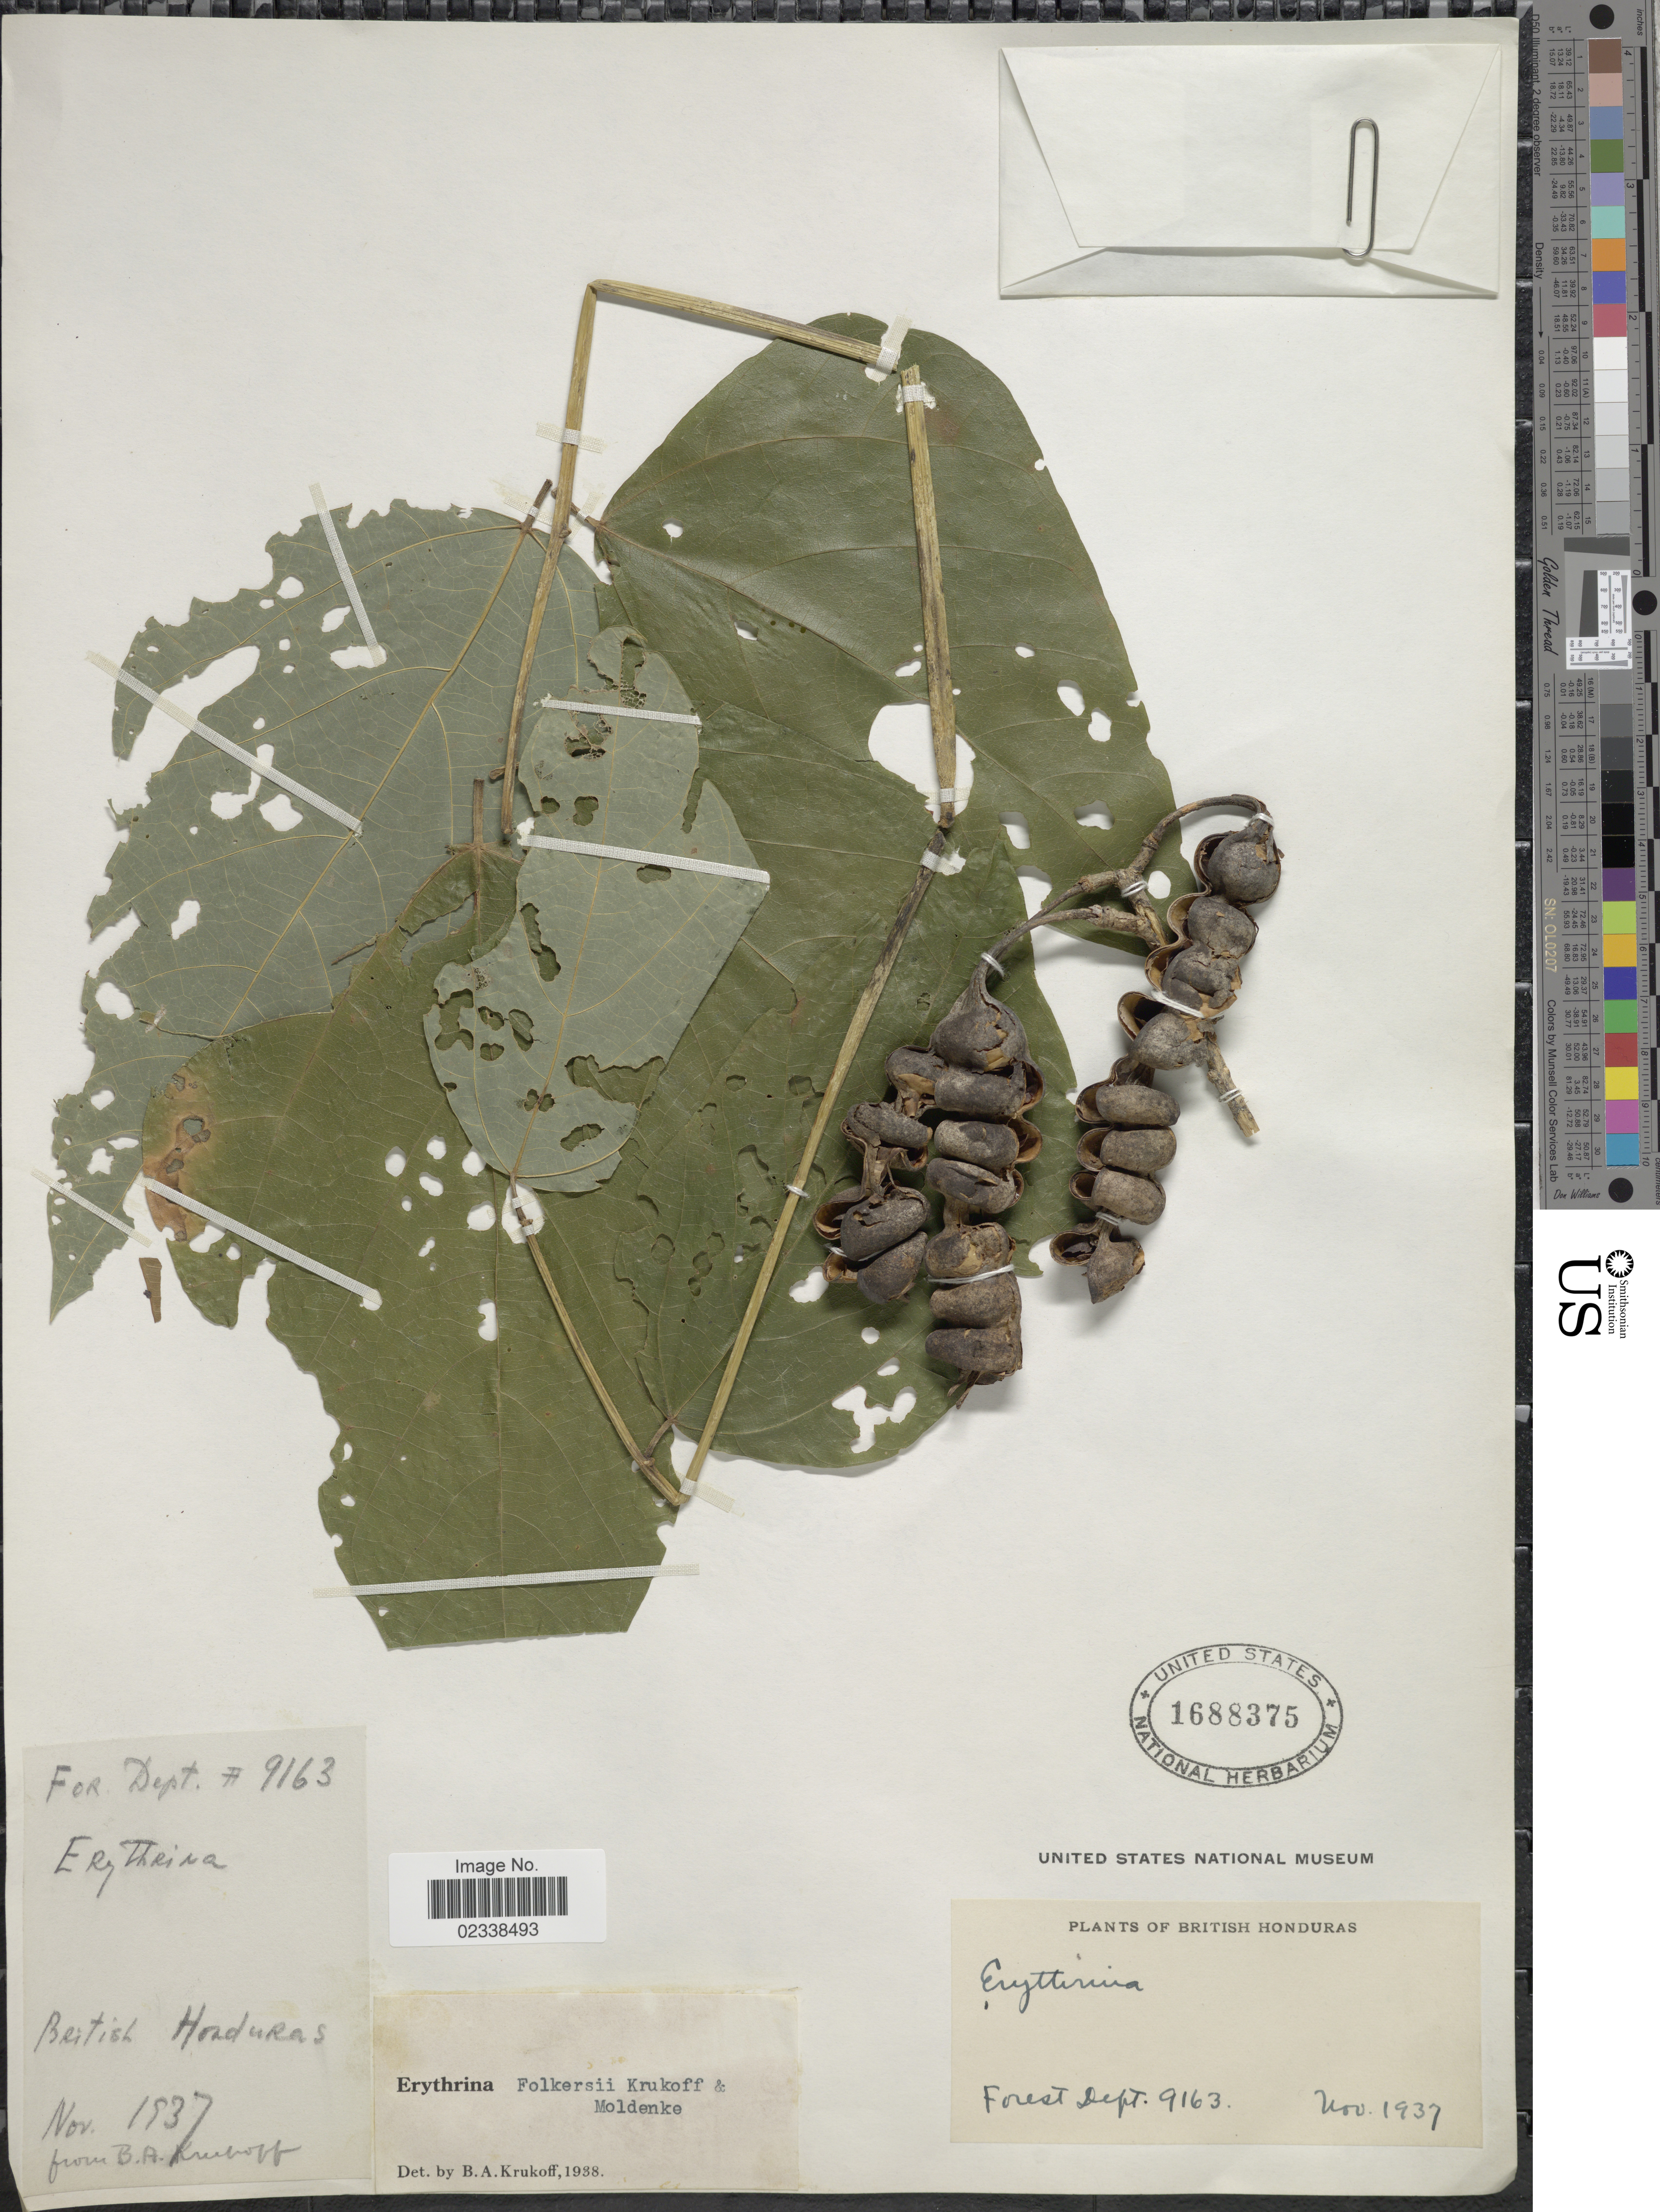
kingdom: Plantae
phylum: Tracheophyta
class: Magnoliopsida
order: Fabales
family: Fabaceae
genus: Erythrina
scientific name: Erythrina folkersii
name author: Krukoff & Moldenke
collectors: B. A. Krukoff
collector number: Forest Dept. 9163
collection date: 1937-11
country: Belize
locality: British Honduras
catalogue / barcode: US 1688375